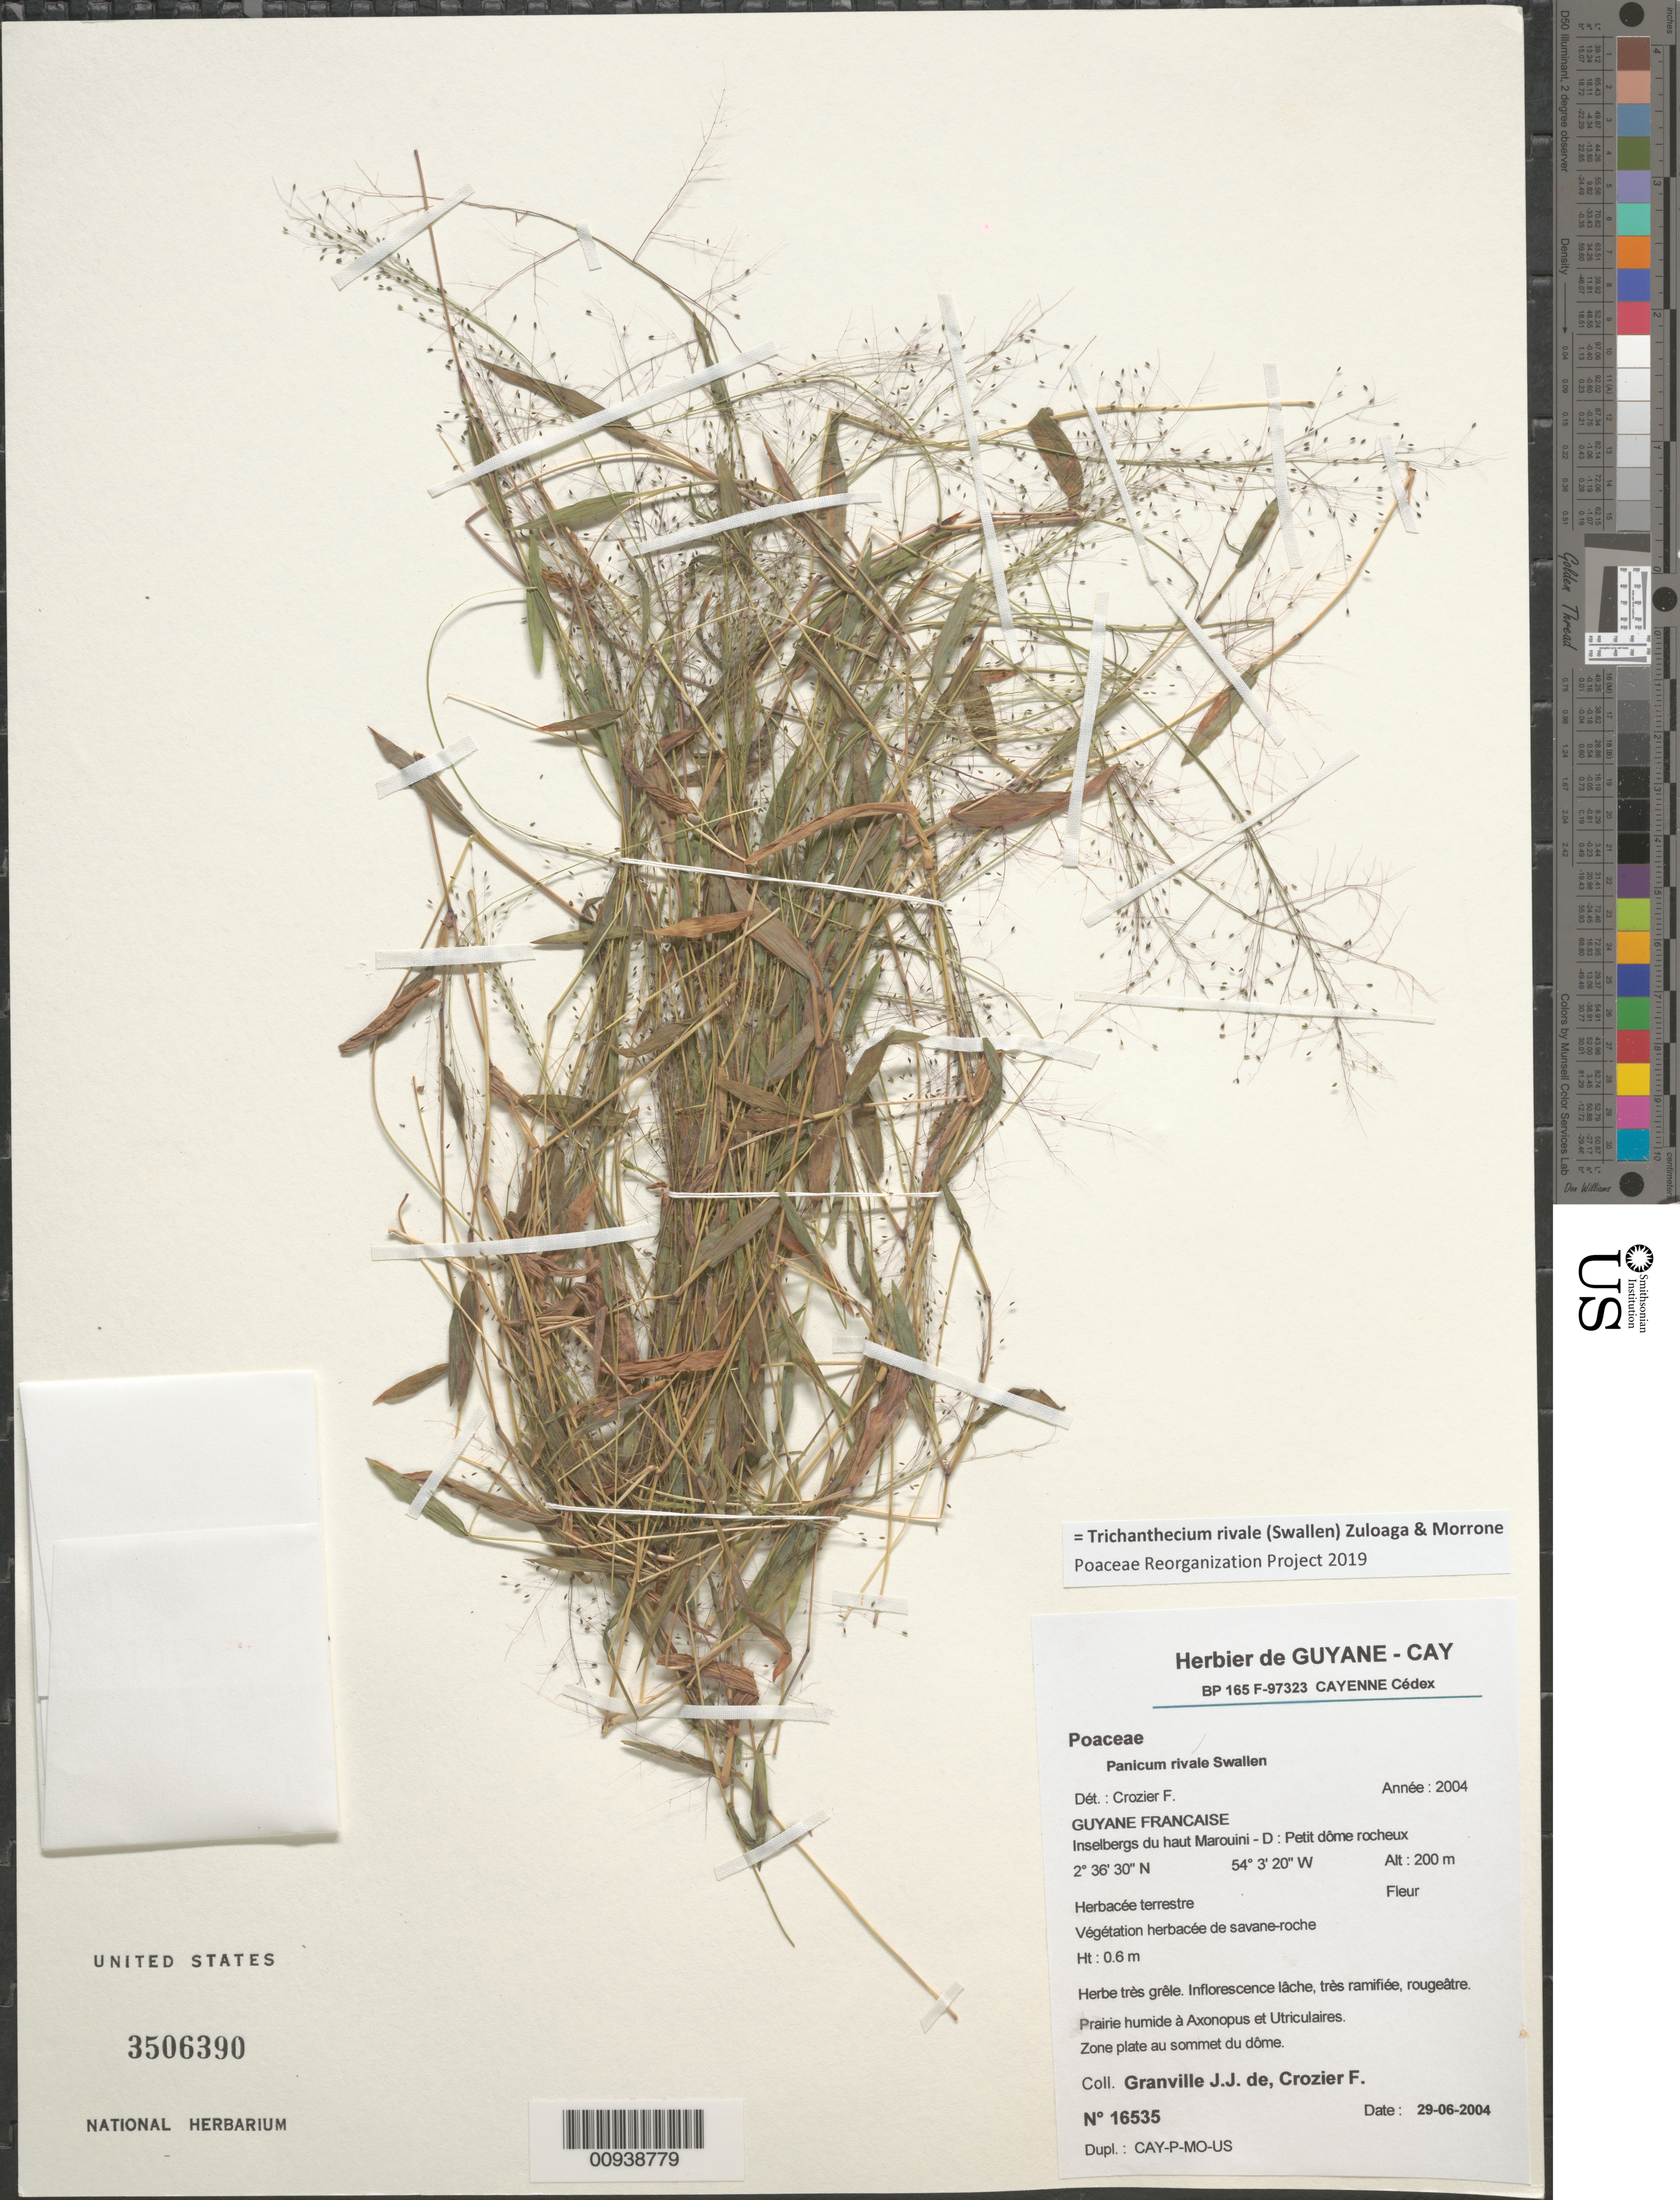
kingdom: Plantae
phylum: Tracheophyta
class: Liliopsida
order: Poales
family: Poaceae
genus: Trichanthecium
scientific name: Trichanthecium rivale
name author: (Swallen) Zuloaga & Morrone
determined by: Poaceae Reorganization Project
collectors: J.-J. de Granville & F. Crozier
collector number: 16535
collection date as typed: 29-Jun-04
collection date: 2004-06-29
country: French Guiana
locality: Haut Marouini-D; Petit dôme rocheux.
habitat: Vegetation herbacee de savane-roche; zone plate au sommet du dôme; prairie humide à Axonopus et Utriculaires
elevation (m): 200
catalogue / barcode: US 3506390